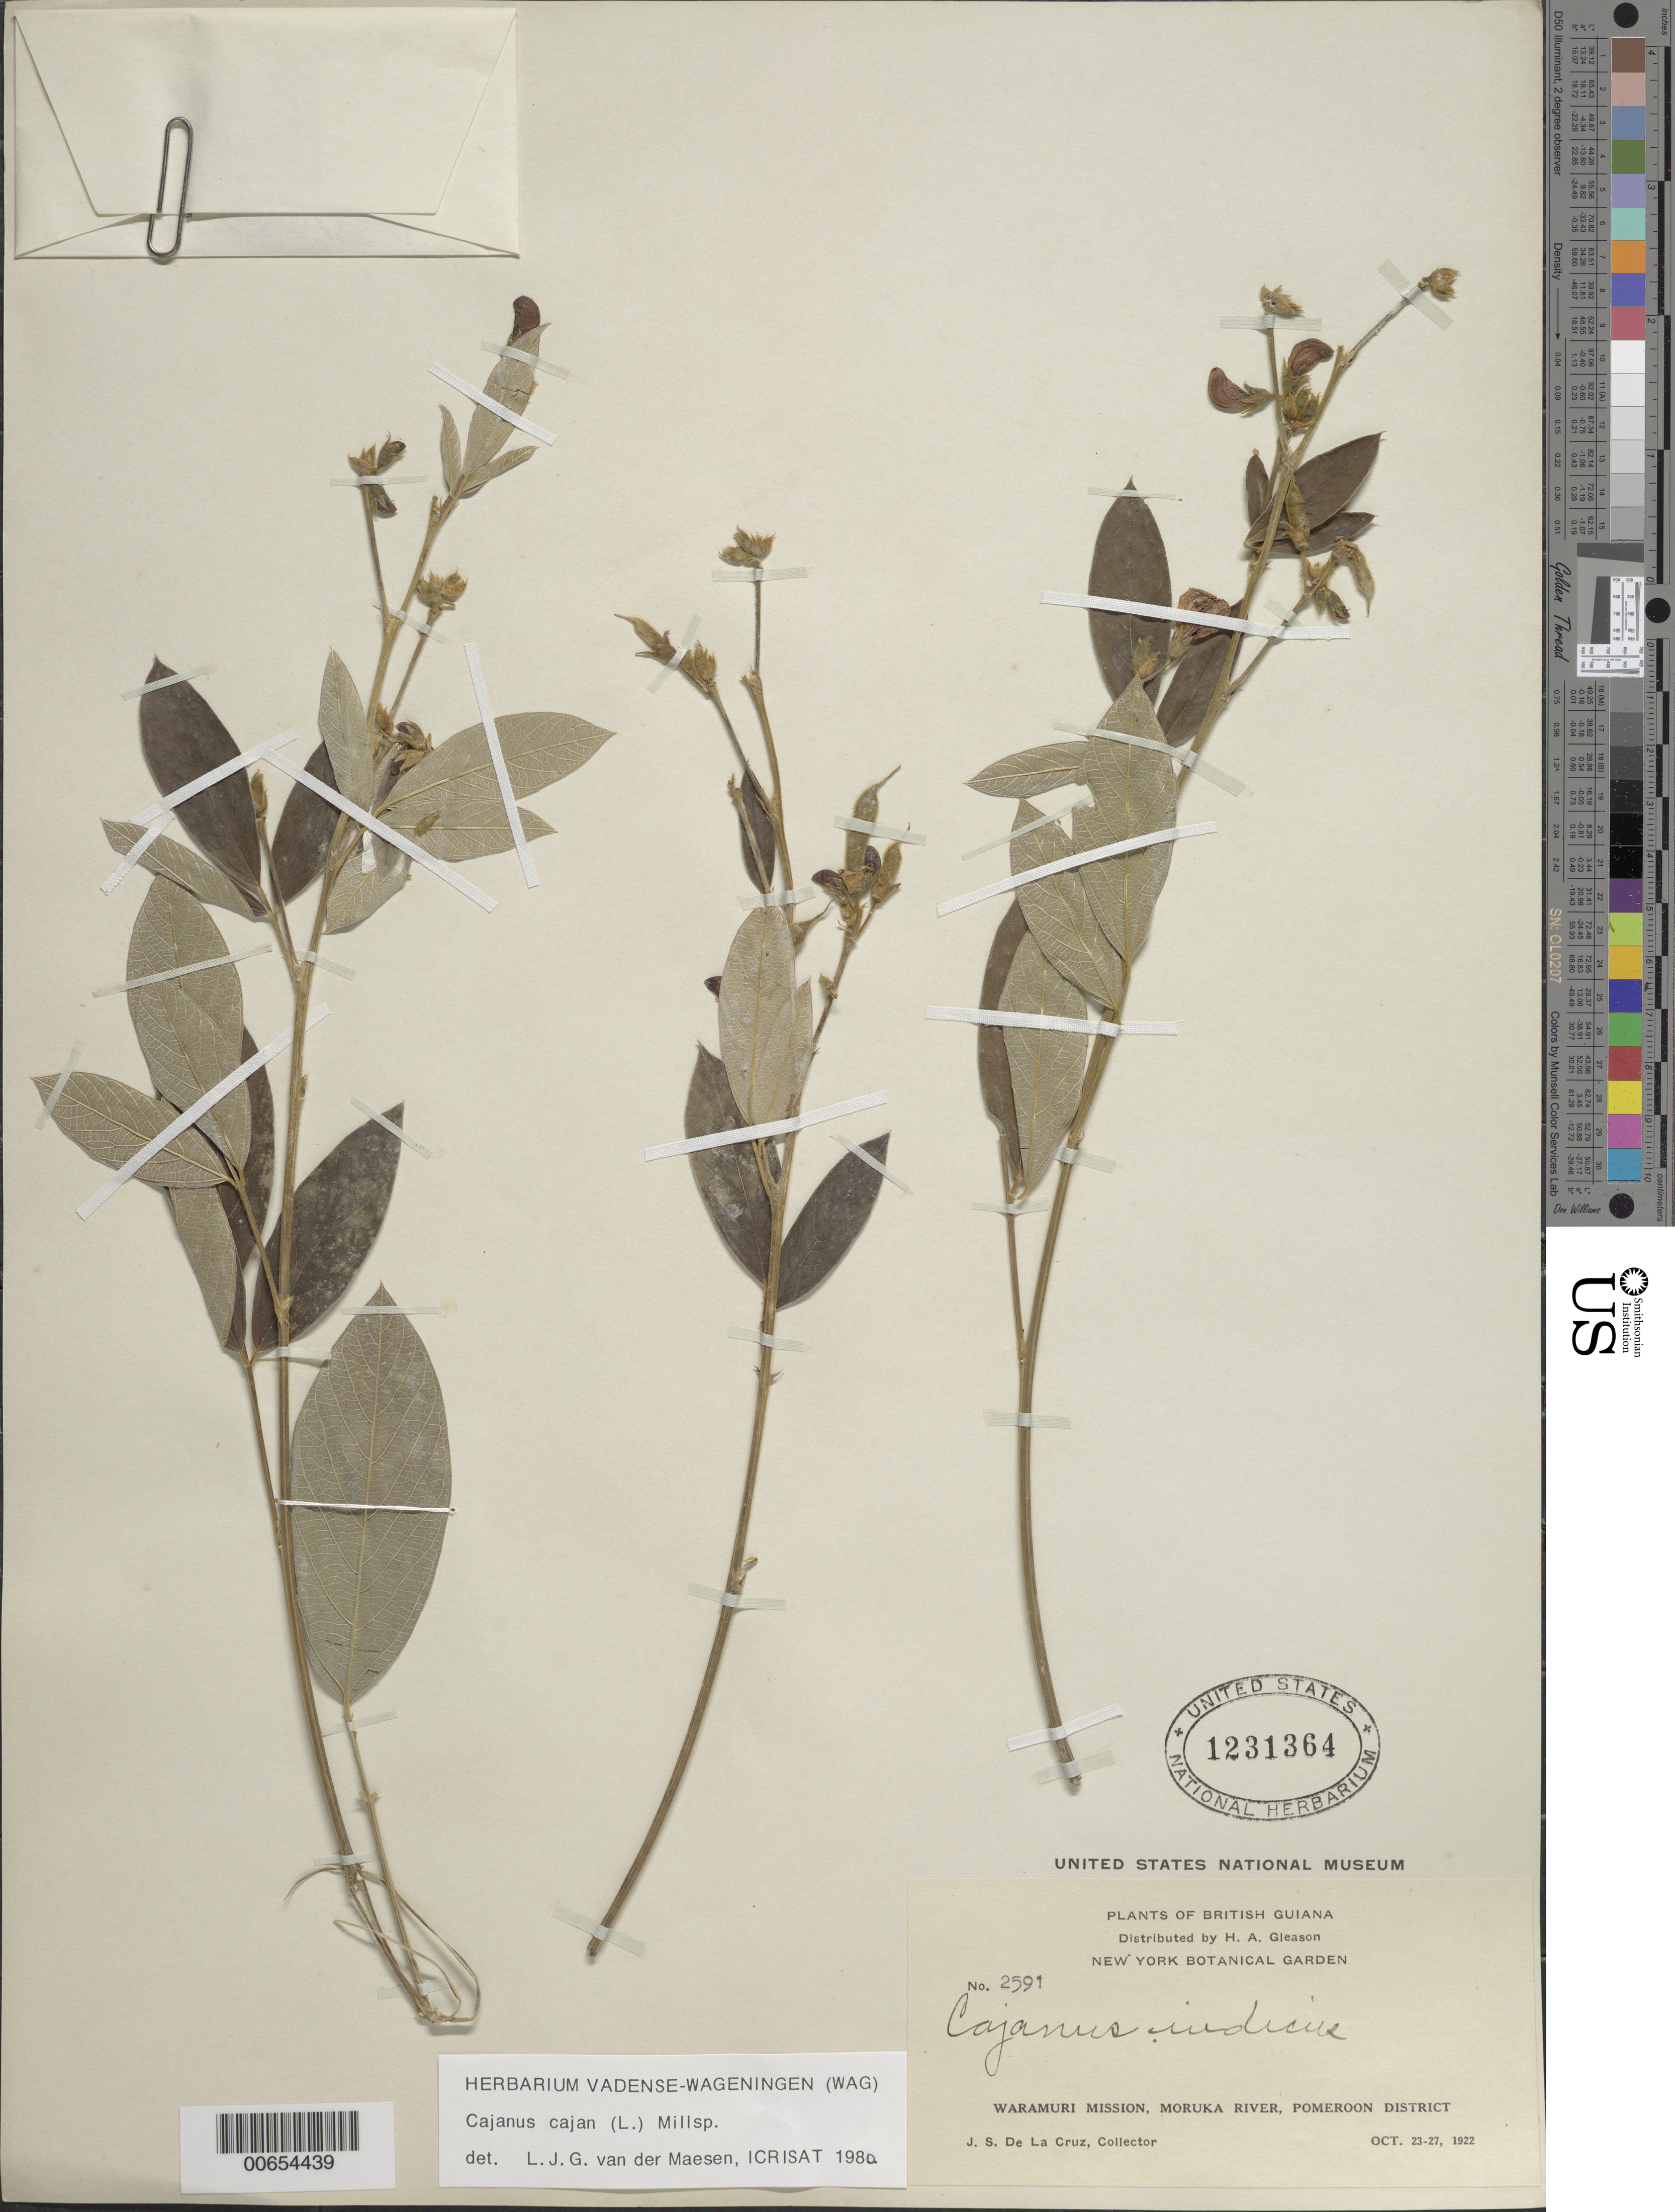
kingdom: Plantae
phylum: Tracheophyta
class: Magnoliopsida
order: Fabales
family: Fabaceae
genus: Cajanus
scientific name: Cajanus cajan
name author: (L.) Huth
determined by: Van Der Maesen, L. J. G., (WAG), Wageningen University (Netherlands)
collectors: J. S. de la Cruz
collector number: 2591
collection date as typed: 23-Oct-22 to 27-Oct-22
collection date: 1922-10-23/1922-10-27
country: Guyana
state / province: Pomeroon-Supenaam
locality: Waramuri Mission, Moruka R., Pomeroon Dist.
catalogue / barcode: US 1231364